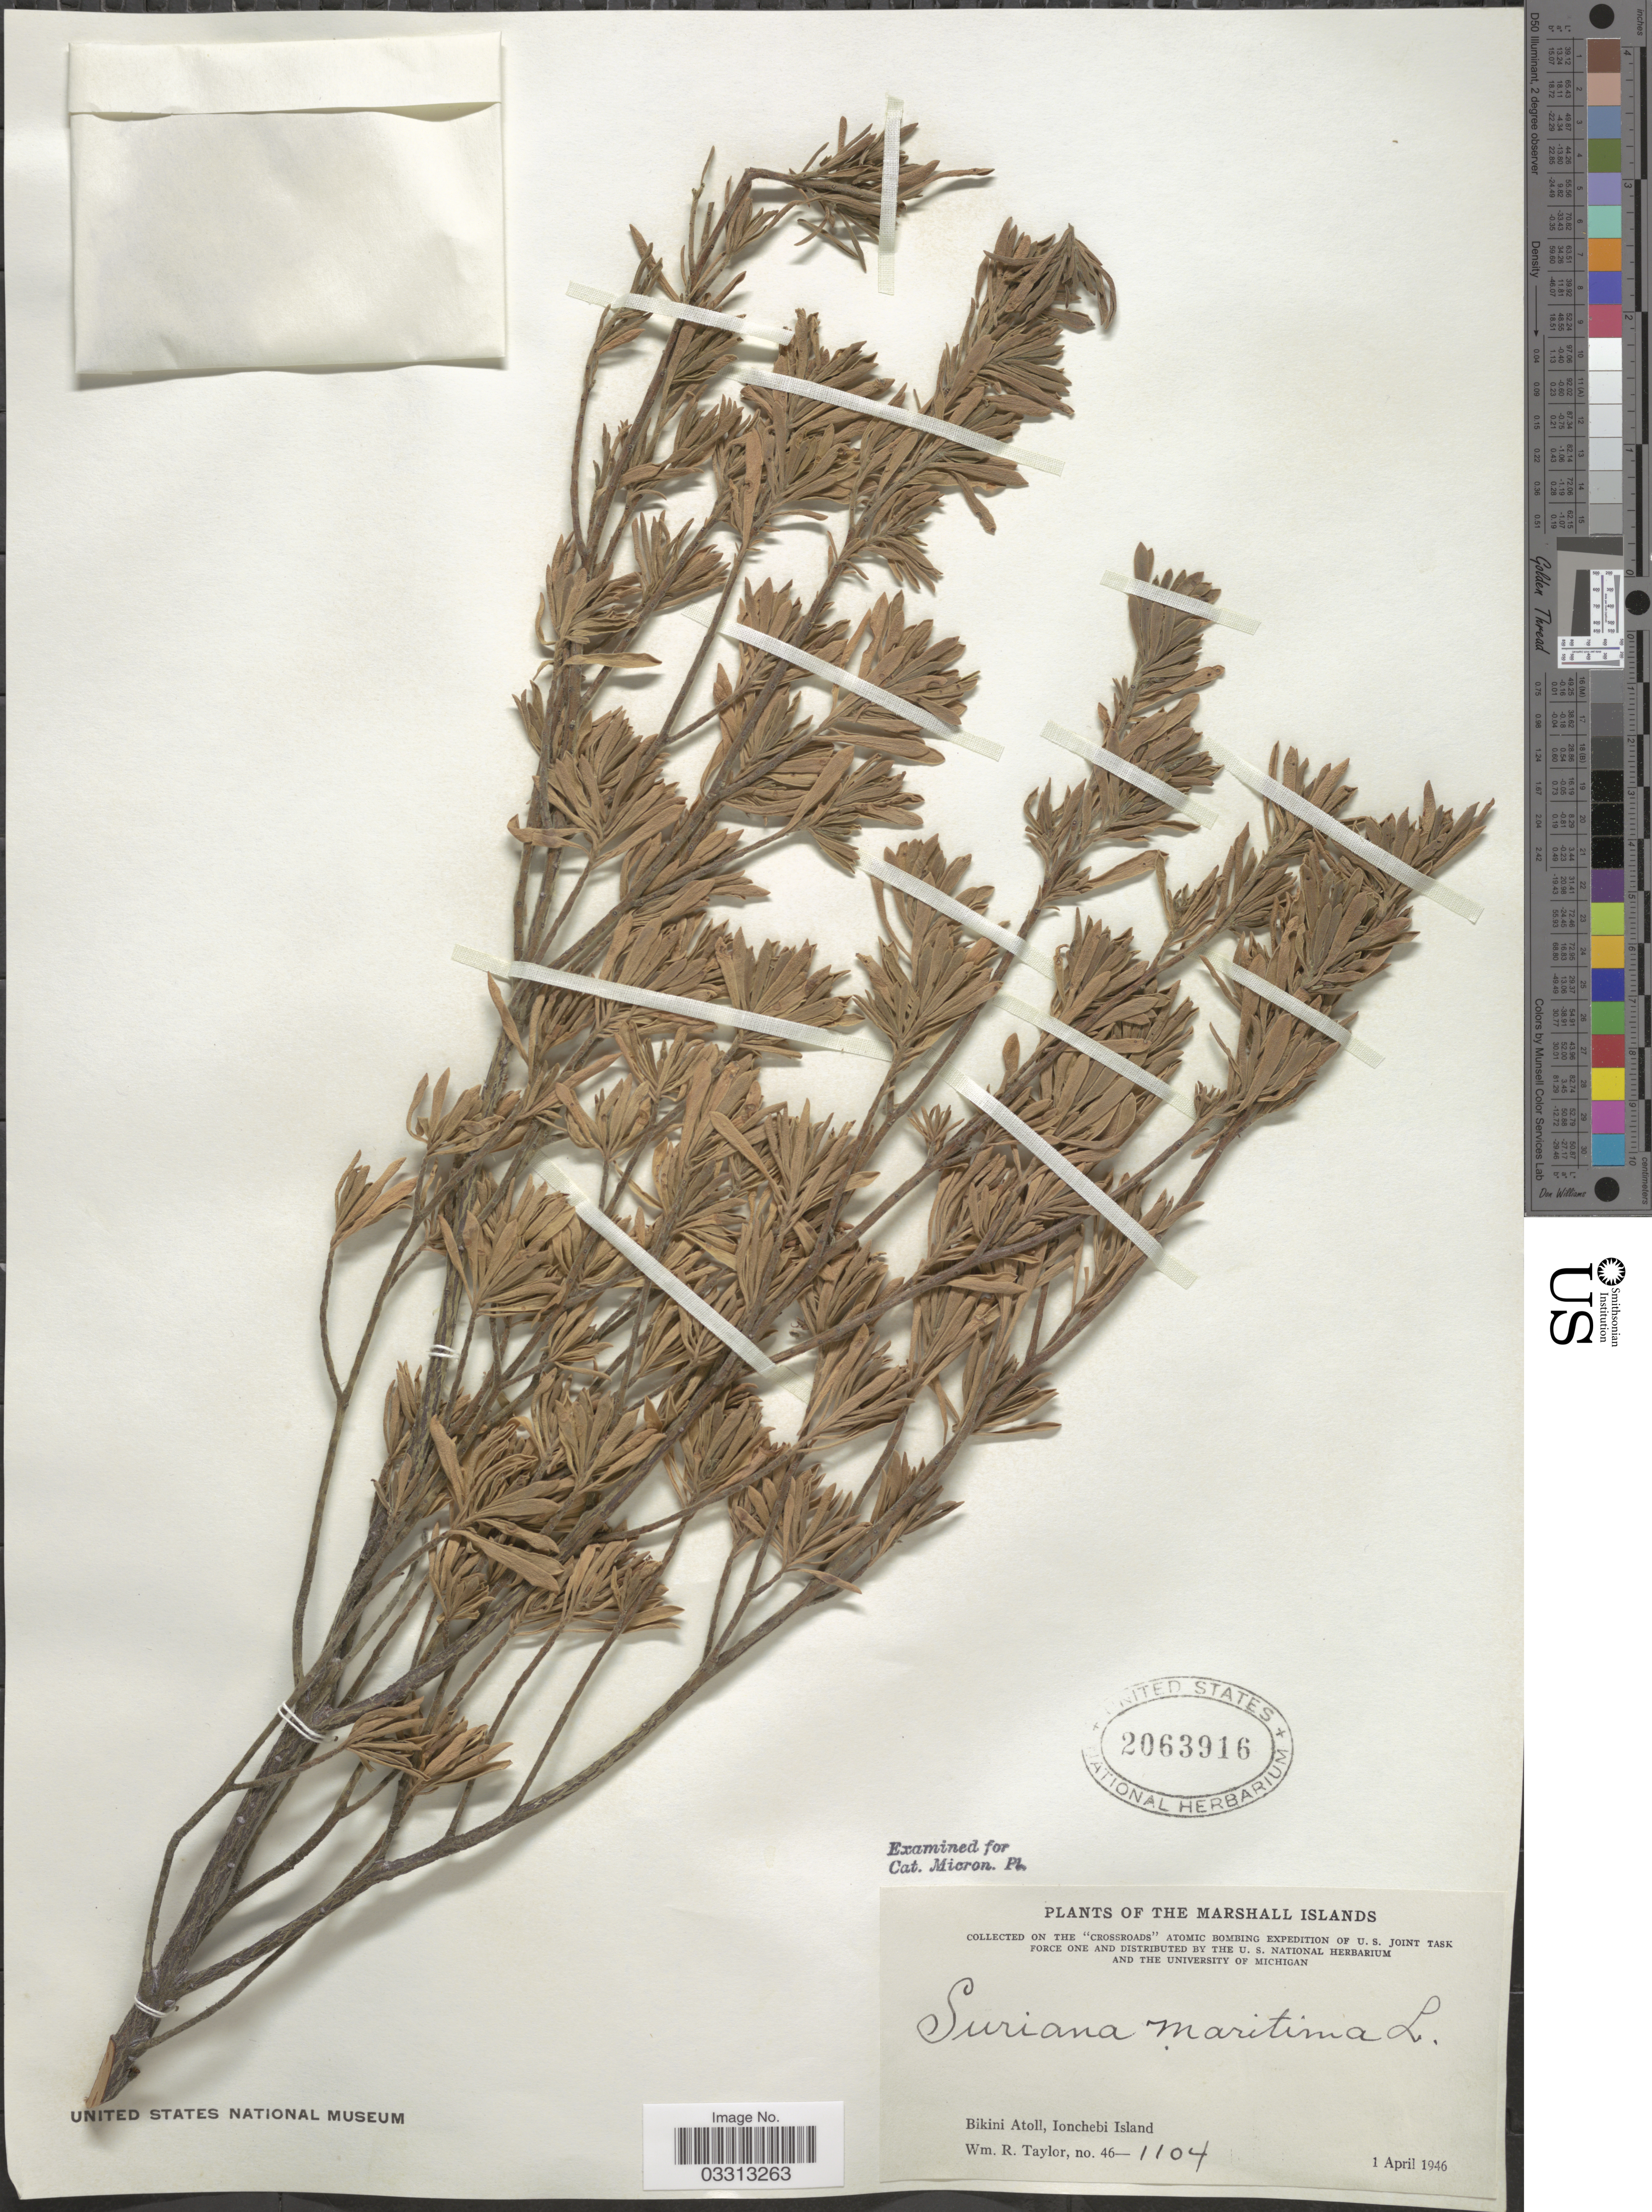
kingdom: Plantae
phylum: Tracheophyta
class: Magnoliopsida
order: Fabales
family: Surianaceae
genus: Suriana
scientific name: Suriana maritima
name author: L.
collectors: W. R. Taylor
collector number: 46-1104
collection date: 1946-04-01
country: Marshall Islands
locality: Bikini Atoll, Ionchebi Island.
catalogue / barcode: US 2063916